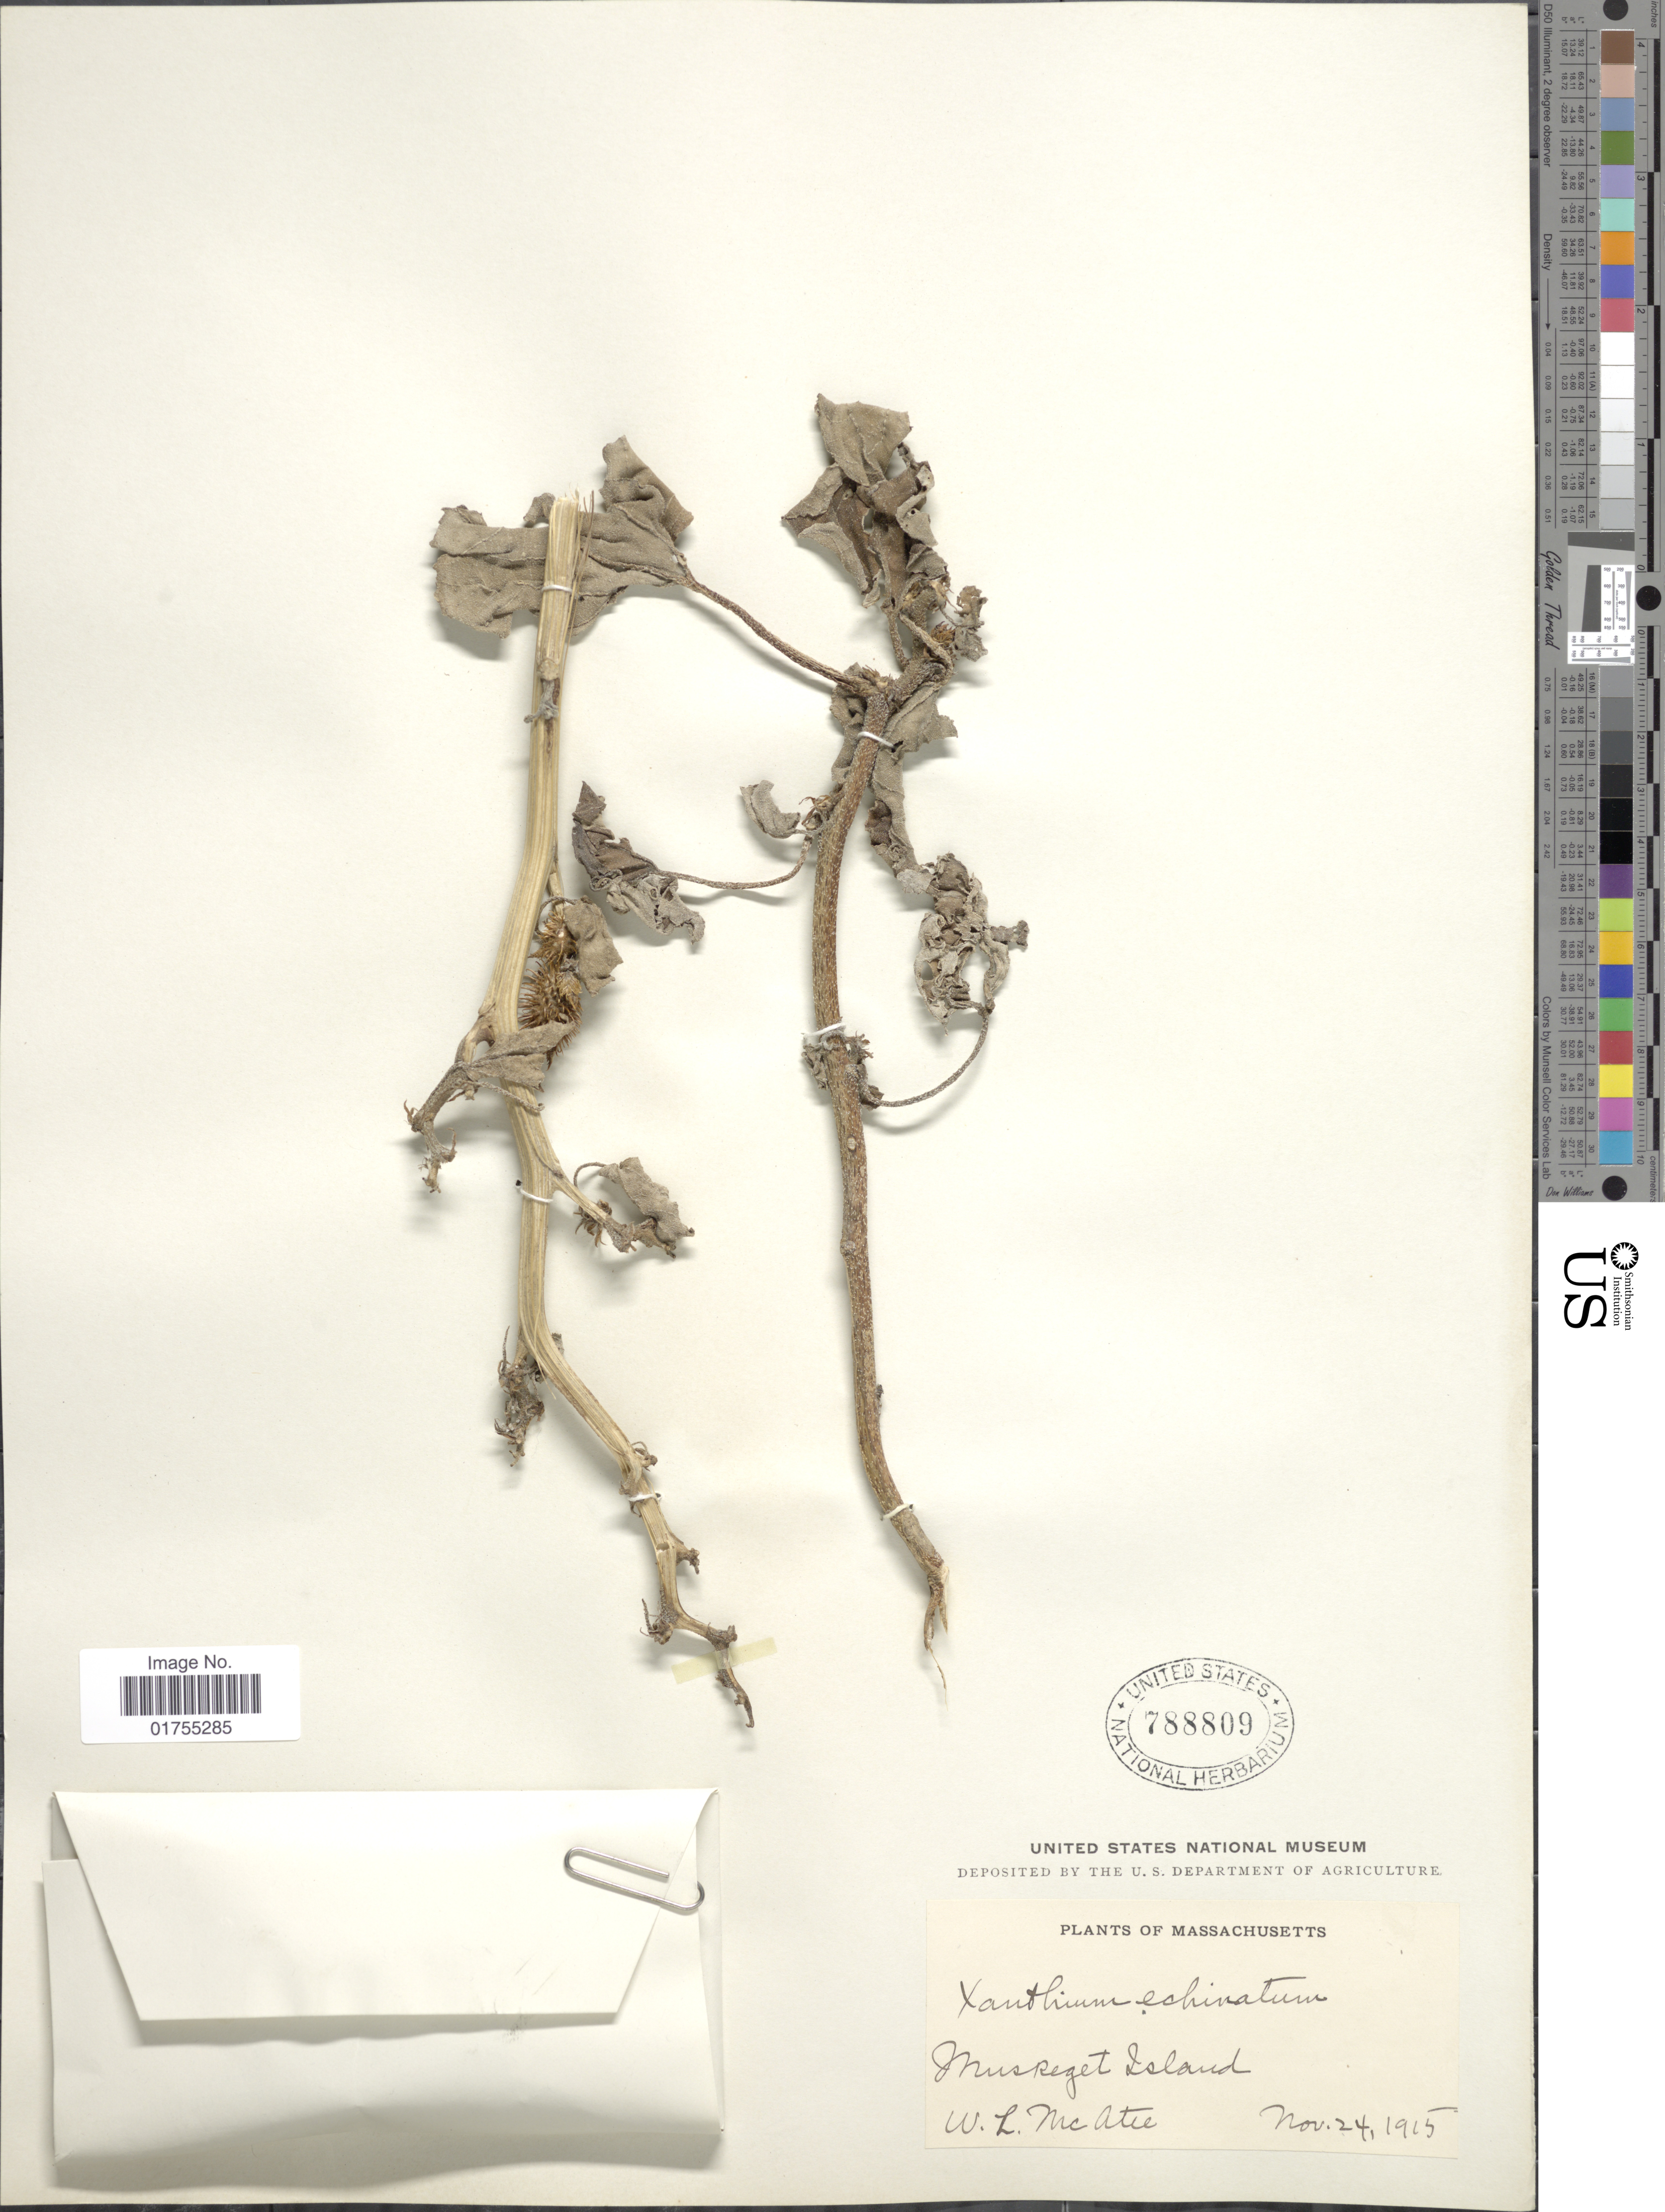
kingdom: Plantae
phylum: Tracheophyta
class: Magnoliopsida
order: Asterales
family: Asteraceae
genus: Xanthium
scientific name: Xanthium strumarium var. canadense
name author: (Mill.) Torr. & A. Gray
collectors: W. McAtee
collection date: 1915-11-24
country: United States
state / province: Massachusetts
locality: Muskeget Island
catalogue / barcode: US 788809